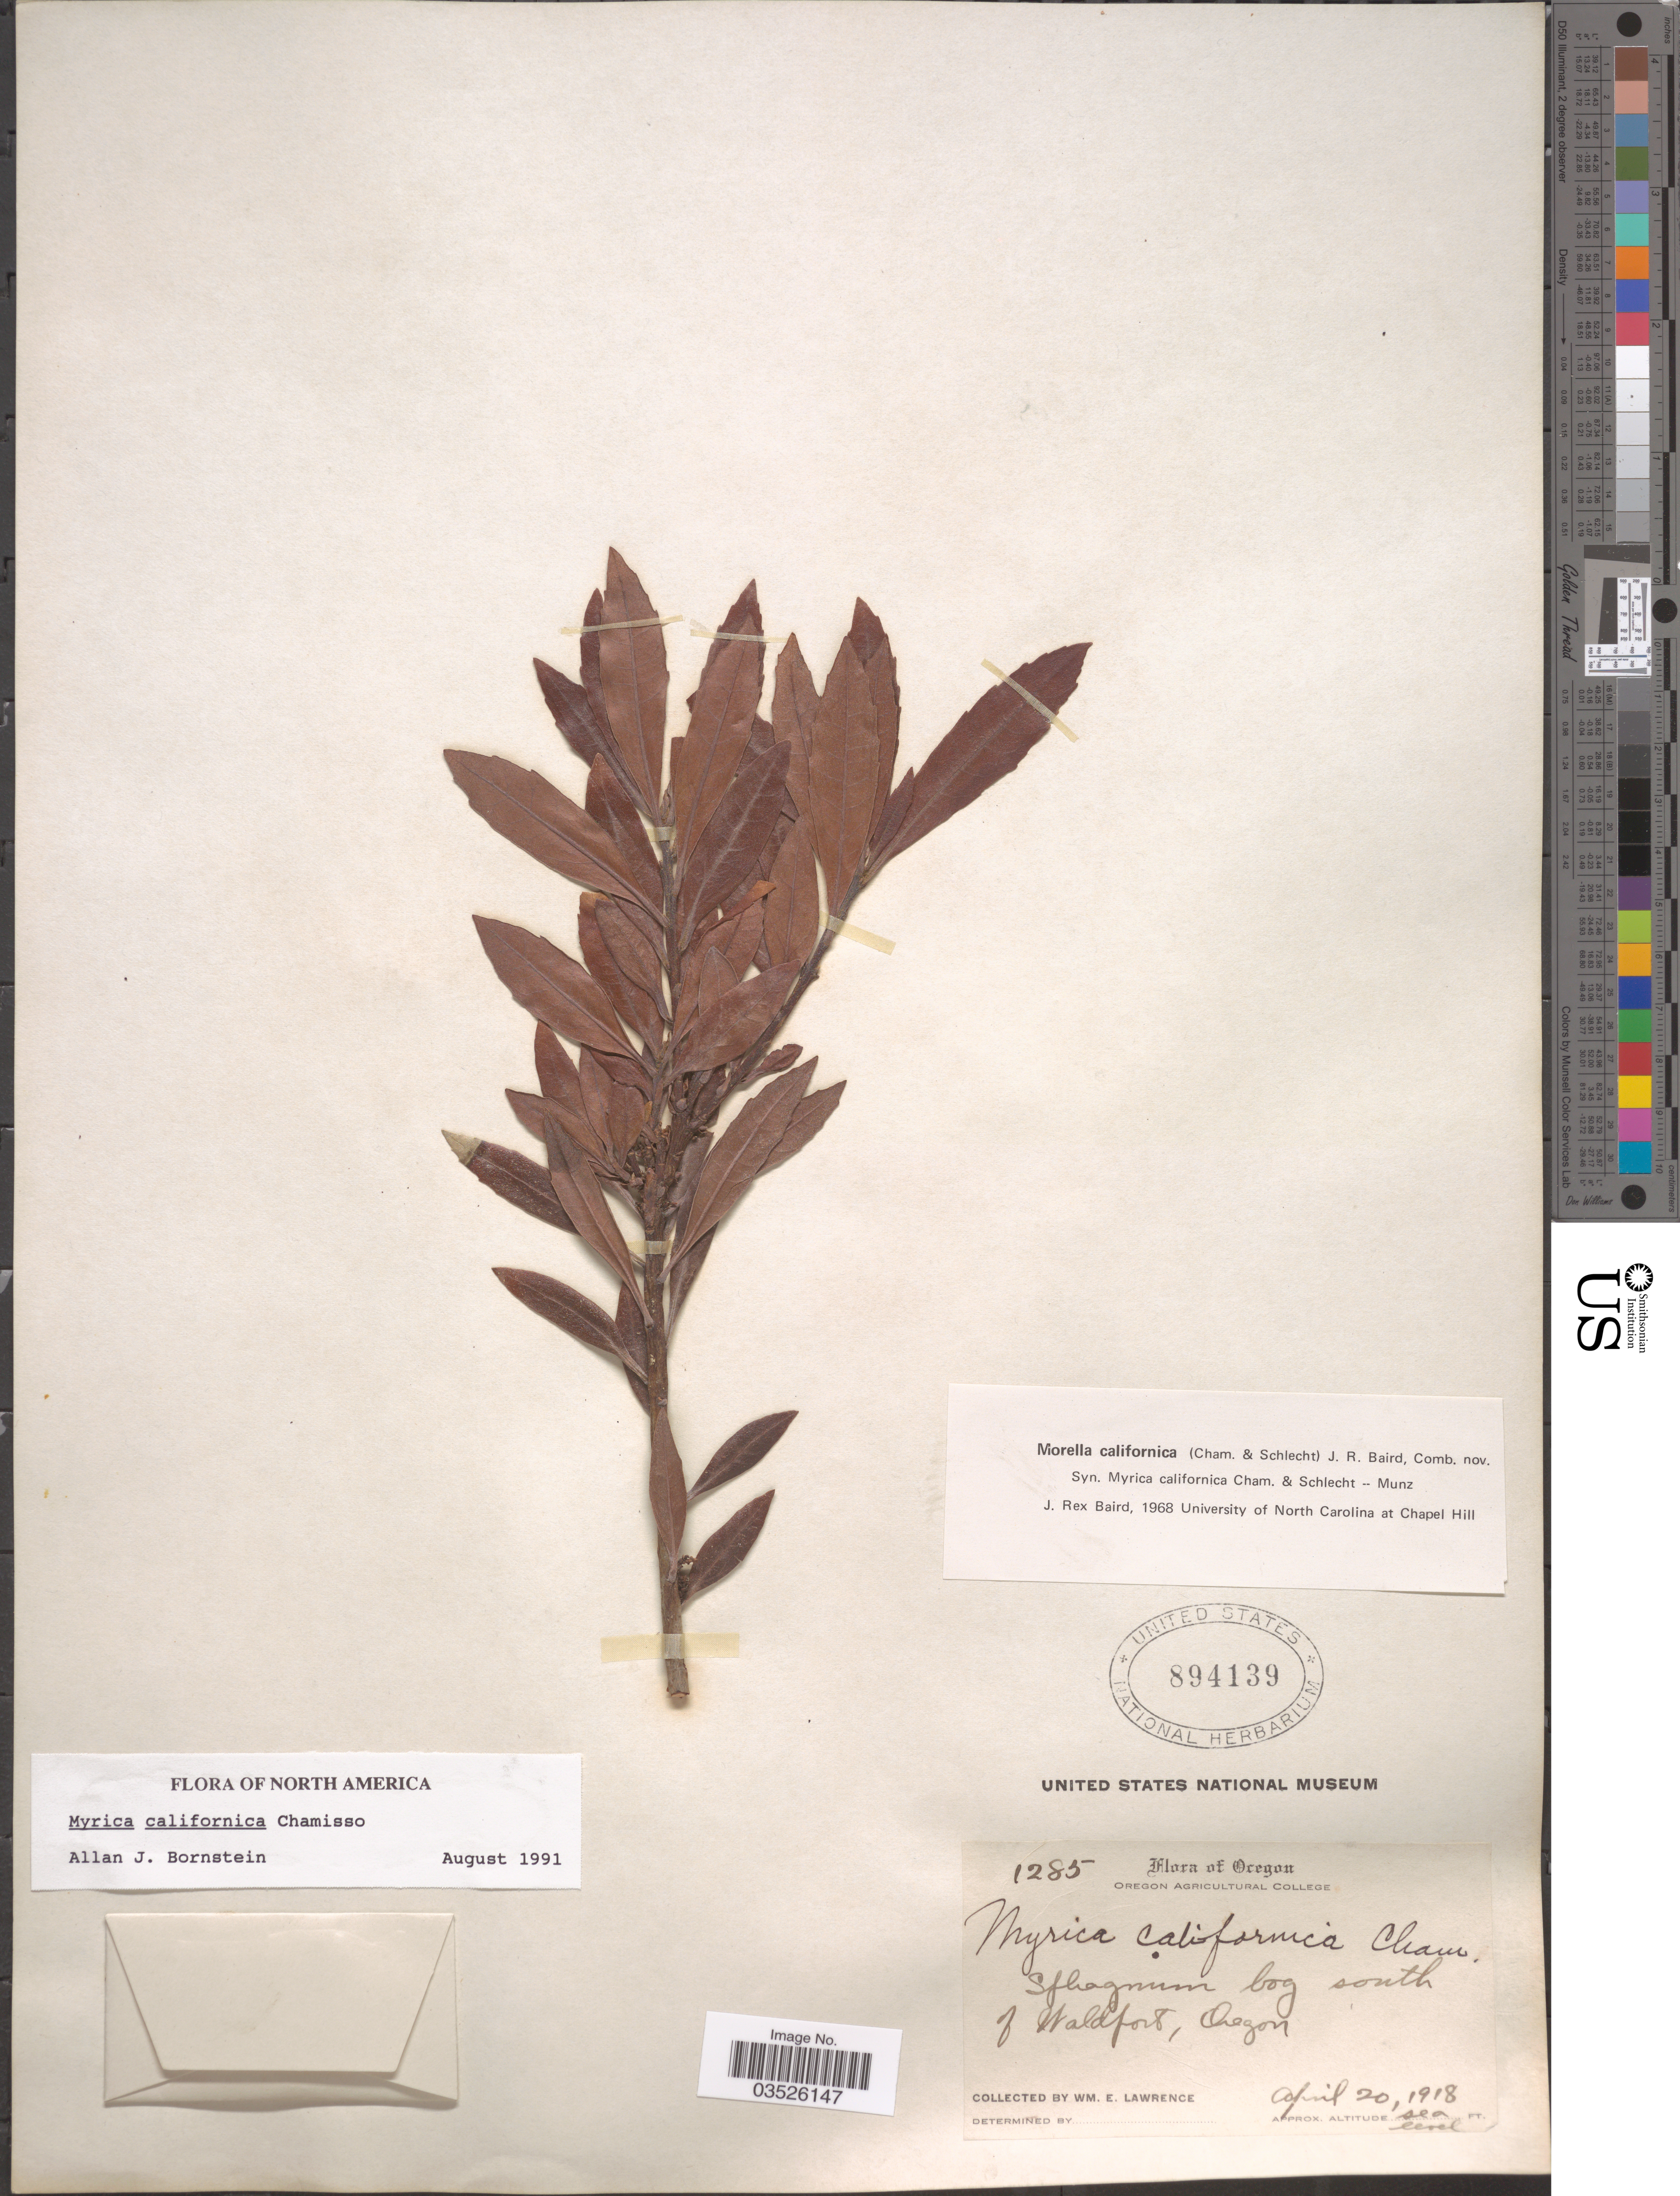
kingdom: Plantae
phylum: Tracheophyta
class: Magnoliopsida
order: Fagales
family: Myricaceae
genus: Morella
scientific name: Morella californica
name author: (Cham.) Wilbur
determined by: Strong, Mark T., (BOT), Smithsonian Institution - National Museum of Natural History (UNITED STATES)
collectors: W. Lawrence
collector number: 1285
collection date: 1918-04-20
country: United States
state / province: Oregon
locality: Sphagnum bog south of Waldport.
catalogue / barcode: US 894139